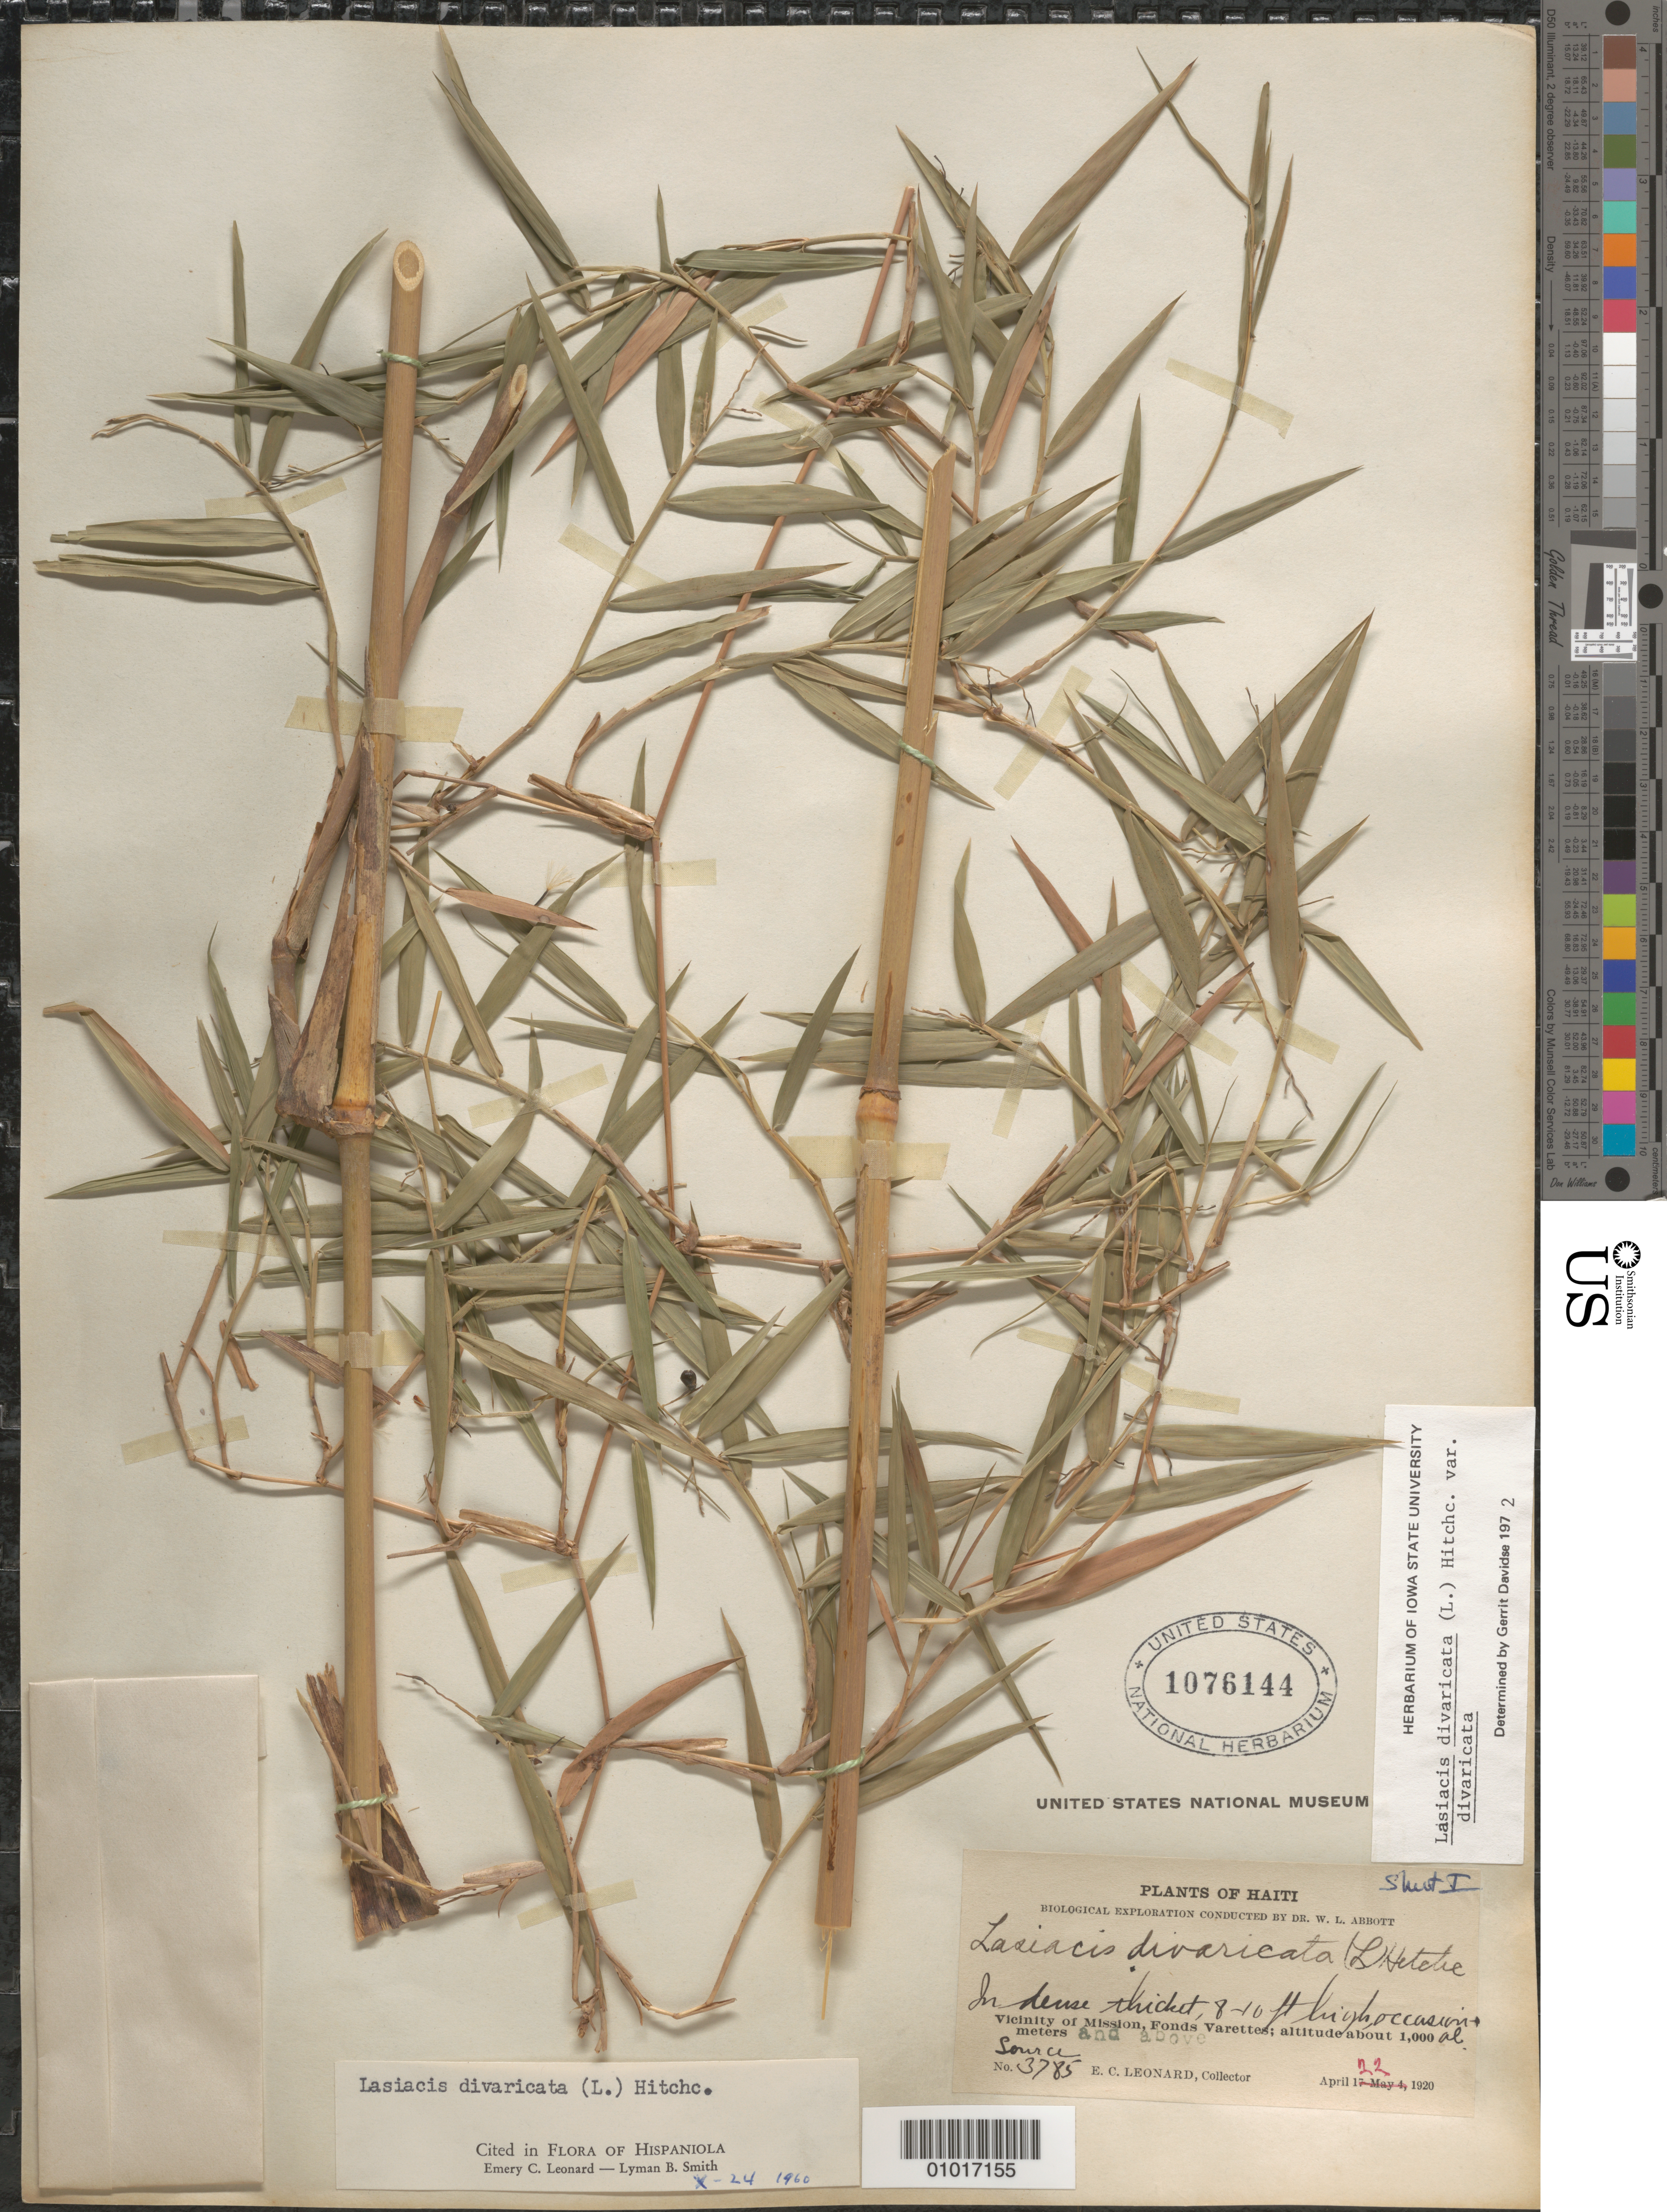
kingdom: Plantae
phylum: Tracheophyta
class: Liliopsida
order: Poales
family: Poaceae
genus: Lasiacis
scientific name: Lasiacis divaricata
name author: (L.) Hitchc.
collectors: E. C. Leonard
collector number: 3785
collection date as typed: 22 Apr 1920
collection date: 1920-04-22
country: Haiti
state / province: Óuest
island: Hispaniola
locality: Vicinity of Mission, Fonds Verrettes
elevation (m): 1000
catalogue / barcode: US 1076144